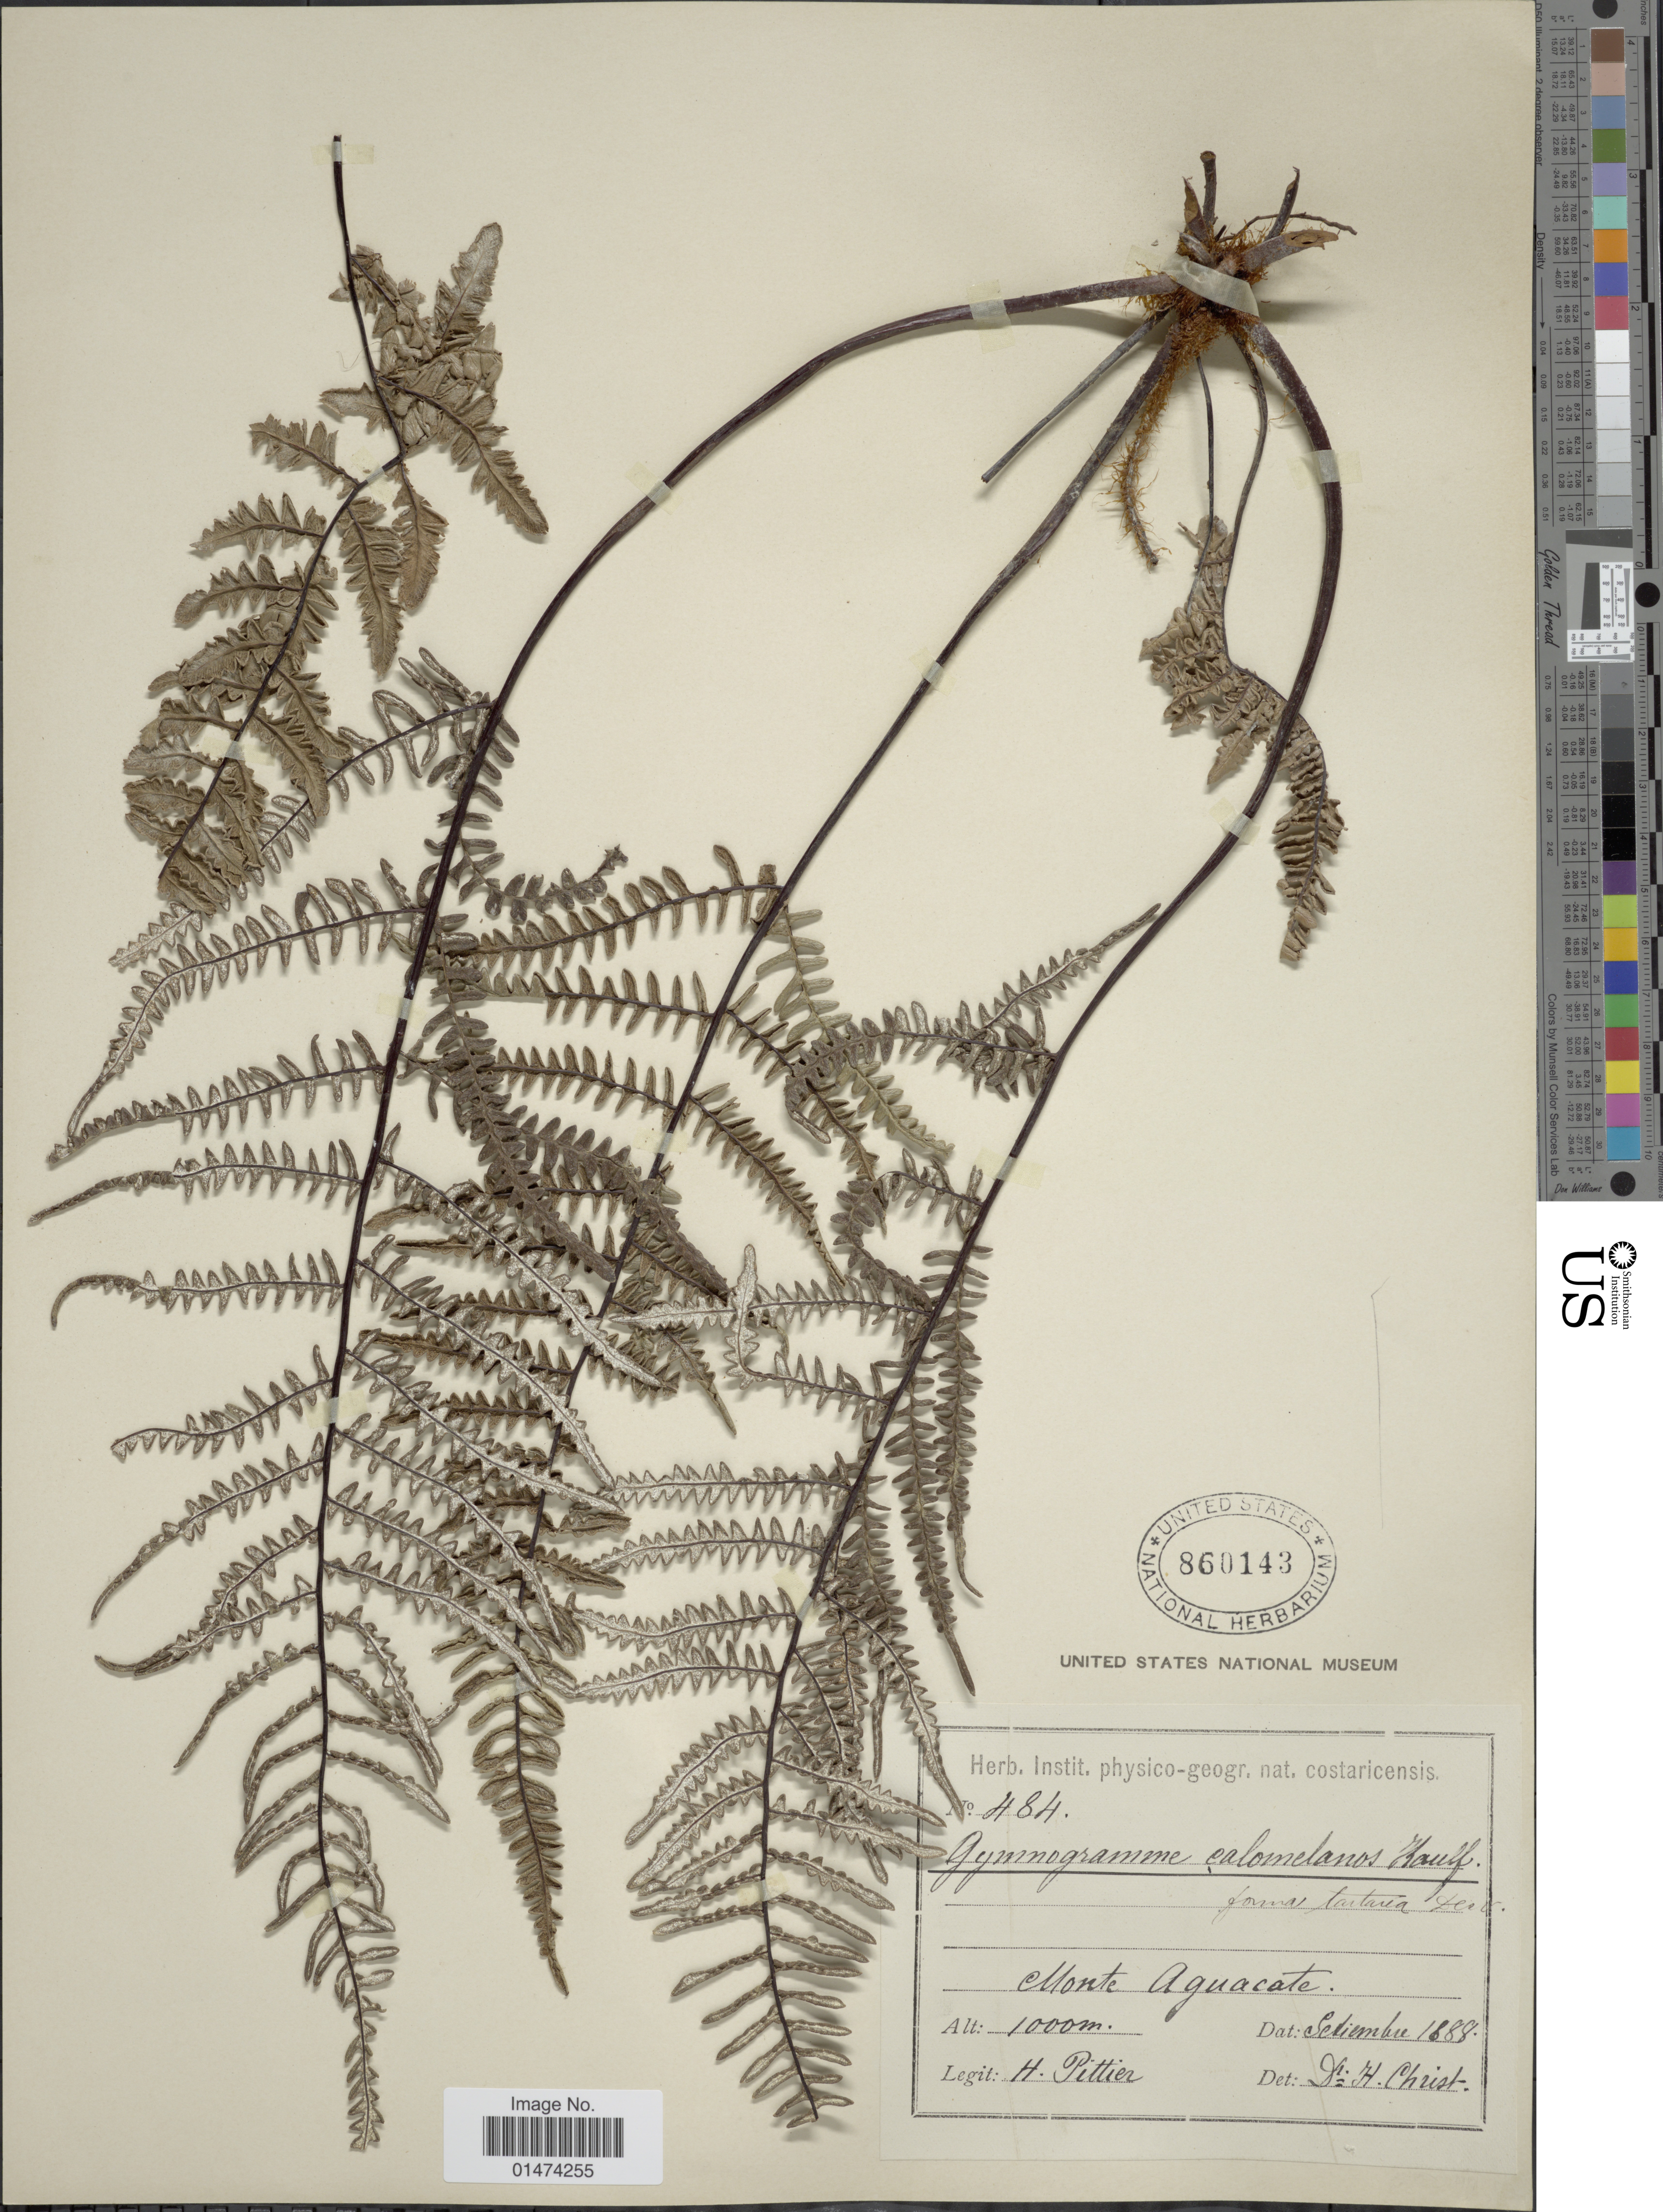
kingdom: Plantae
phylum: Tracheophyta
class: Polypodiopsida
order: Polypodiales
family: Pteridaceae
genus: Pityrogramma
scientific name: Pityrogramma tartarea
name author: (Cav.) Maxon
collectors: H. F. Pittier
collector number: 484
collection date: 1888-09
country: Costa Rica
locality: Monte Aguacate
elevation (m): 1000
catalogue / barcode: US 860143